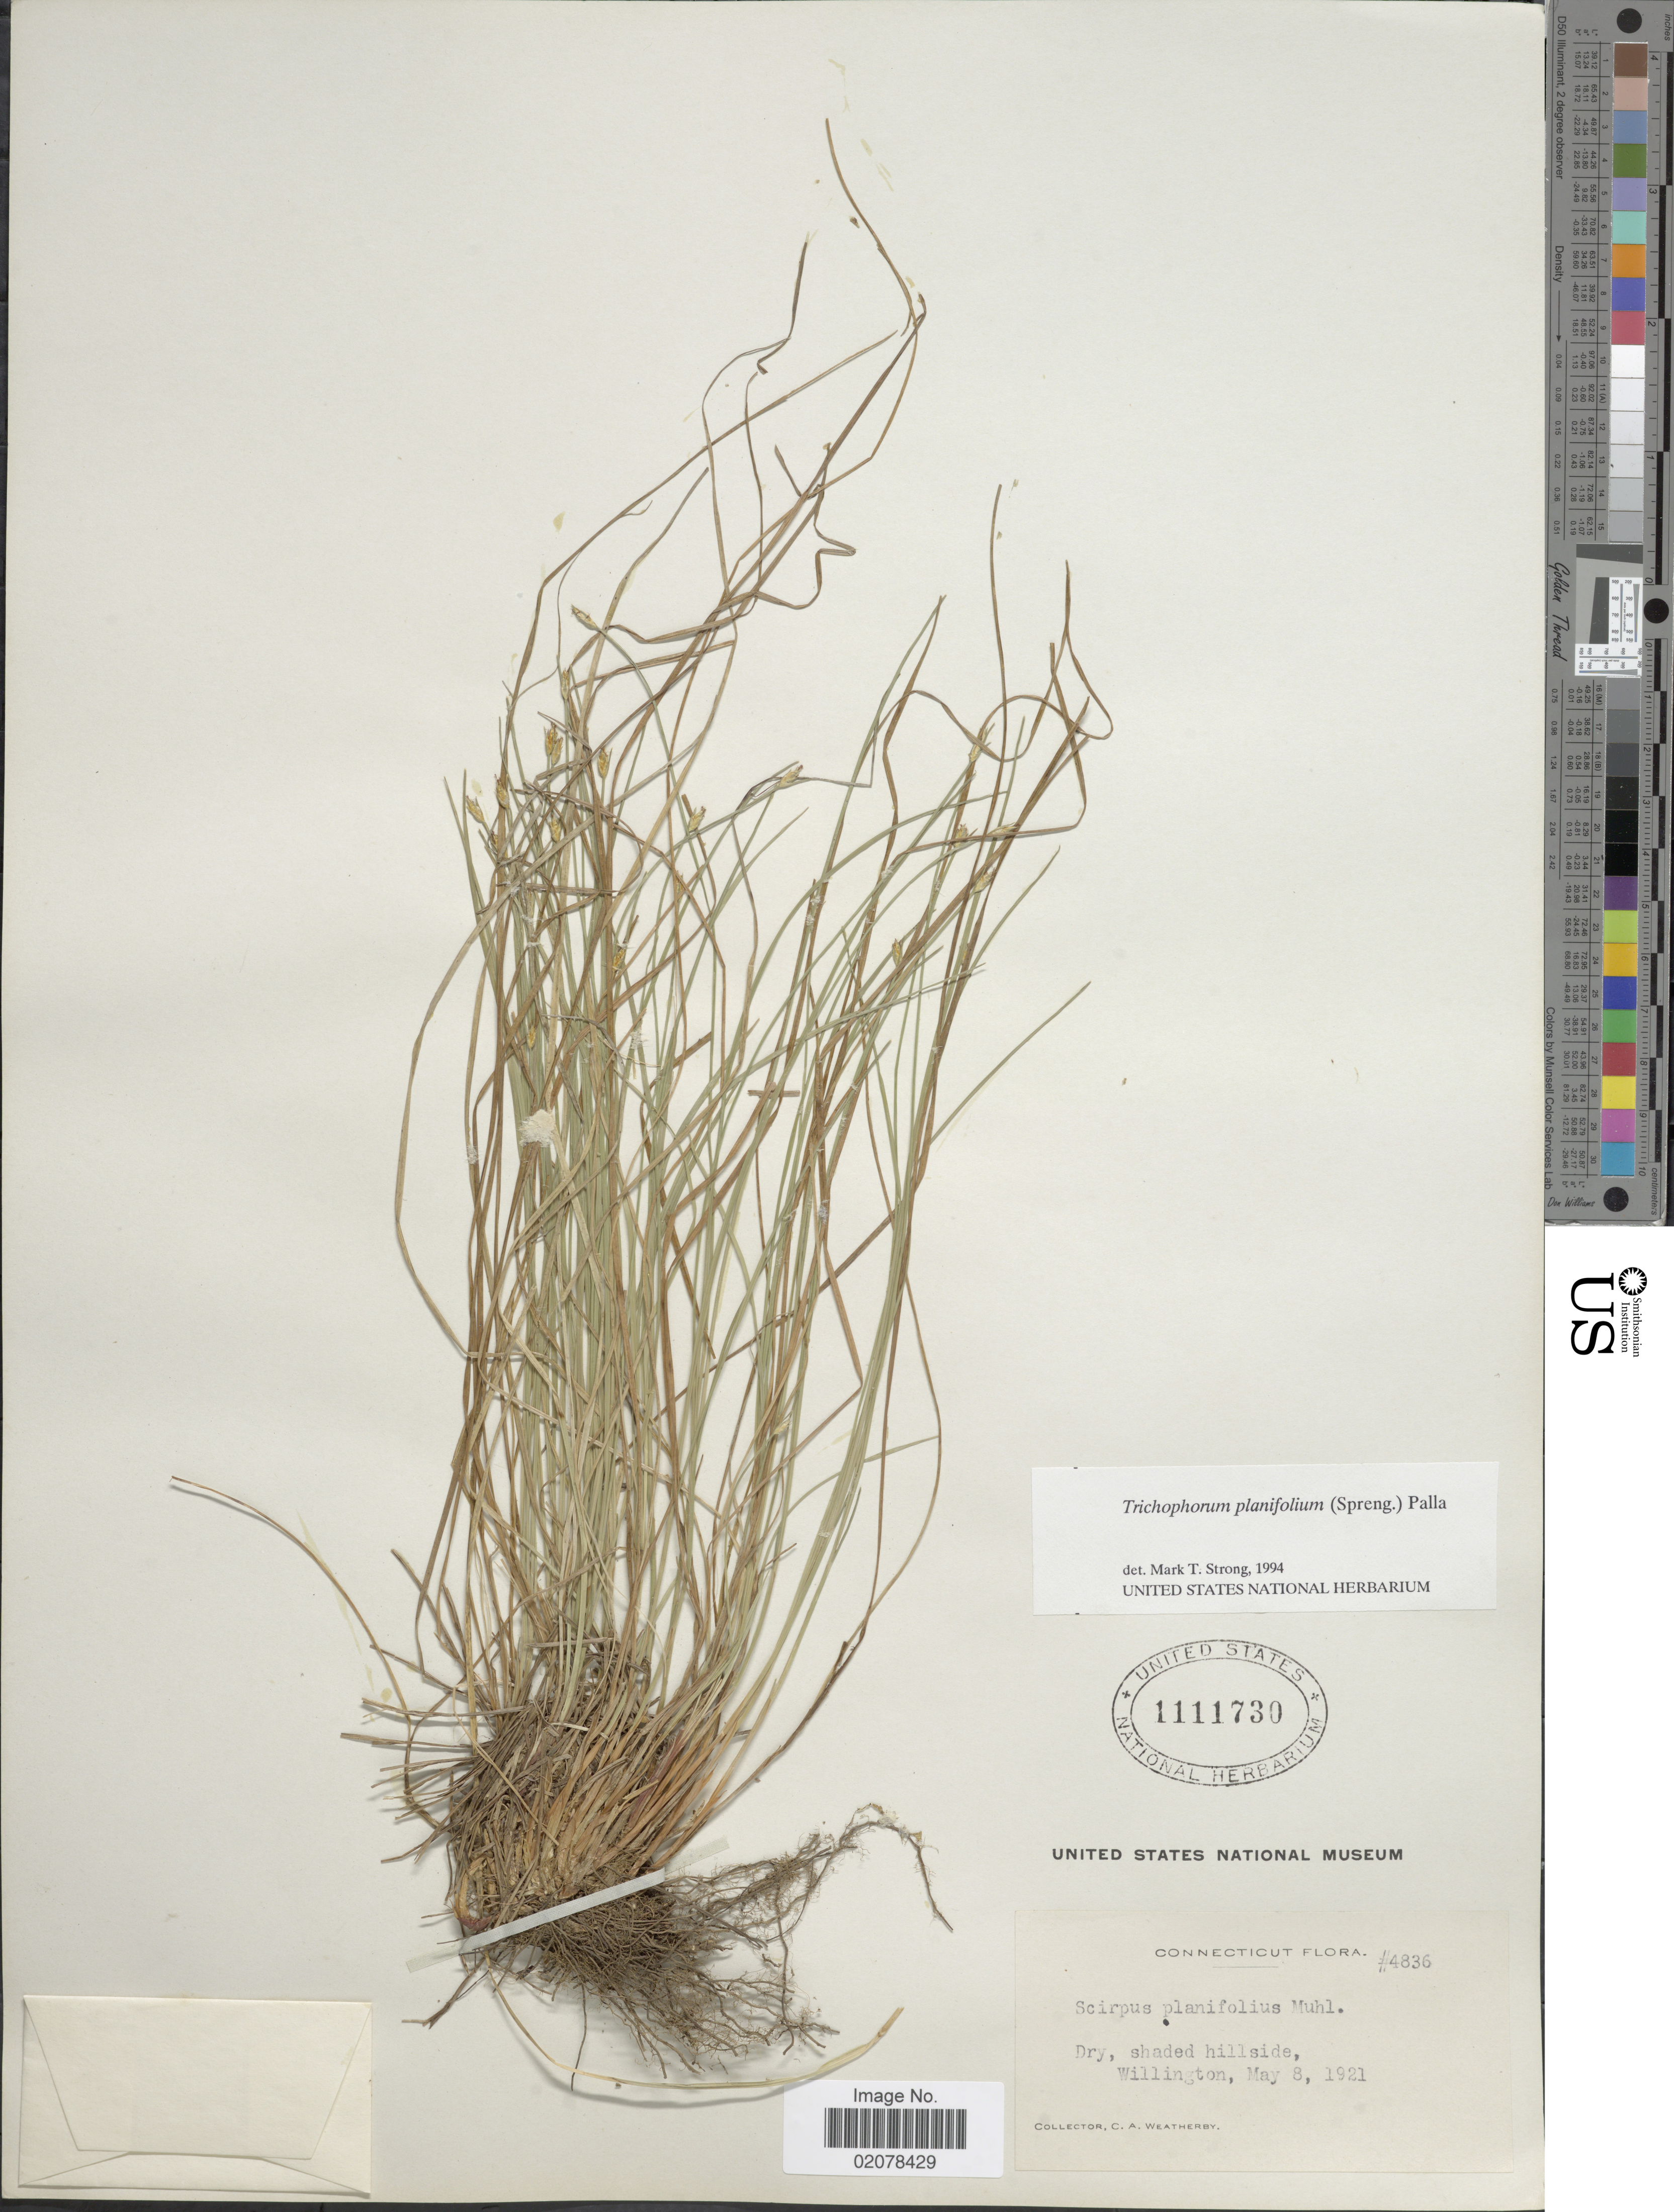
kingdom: Plantae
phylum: Tracheophyta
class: Liliopsida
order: Poales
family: Cyperaceae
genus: Trichophorum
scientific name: Trichophorum planifolium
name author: (Spreng.) Palla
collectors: C. A. Weatherby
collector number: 4836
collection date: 1921-05-08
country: United States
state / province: Connecticut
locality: Dry, shaded hillside, Willington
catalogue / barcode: US 1111730